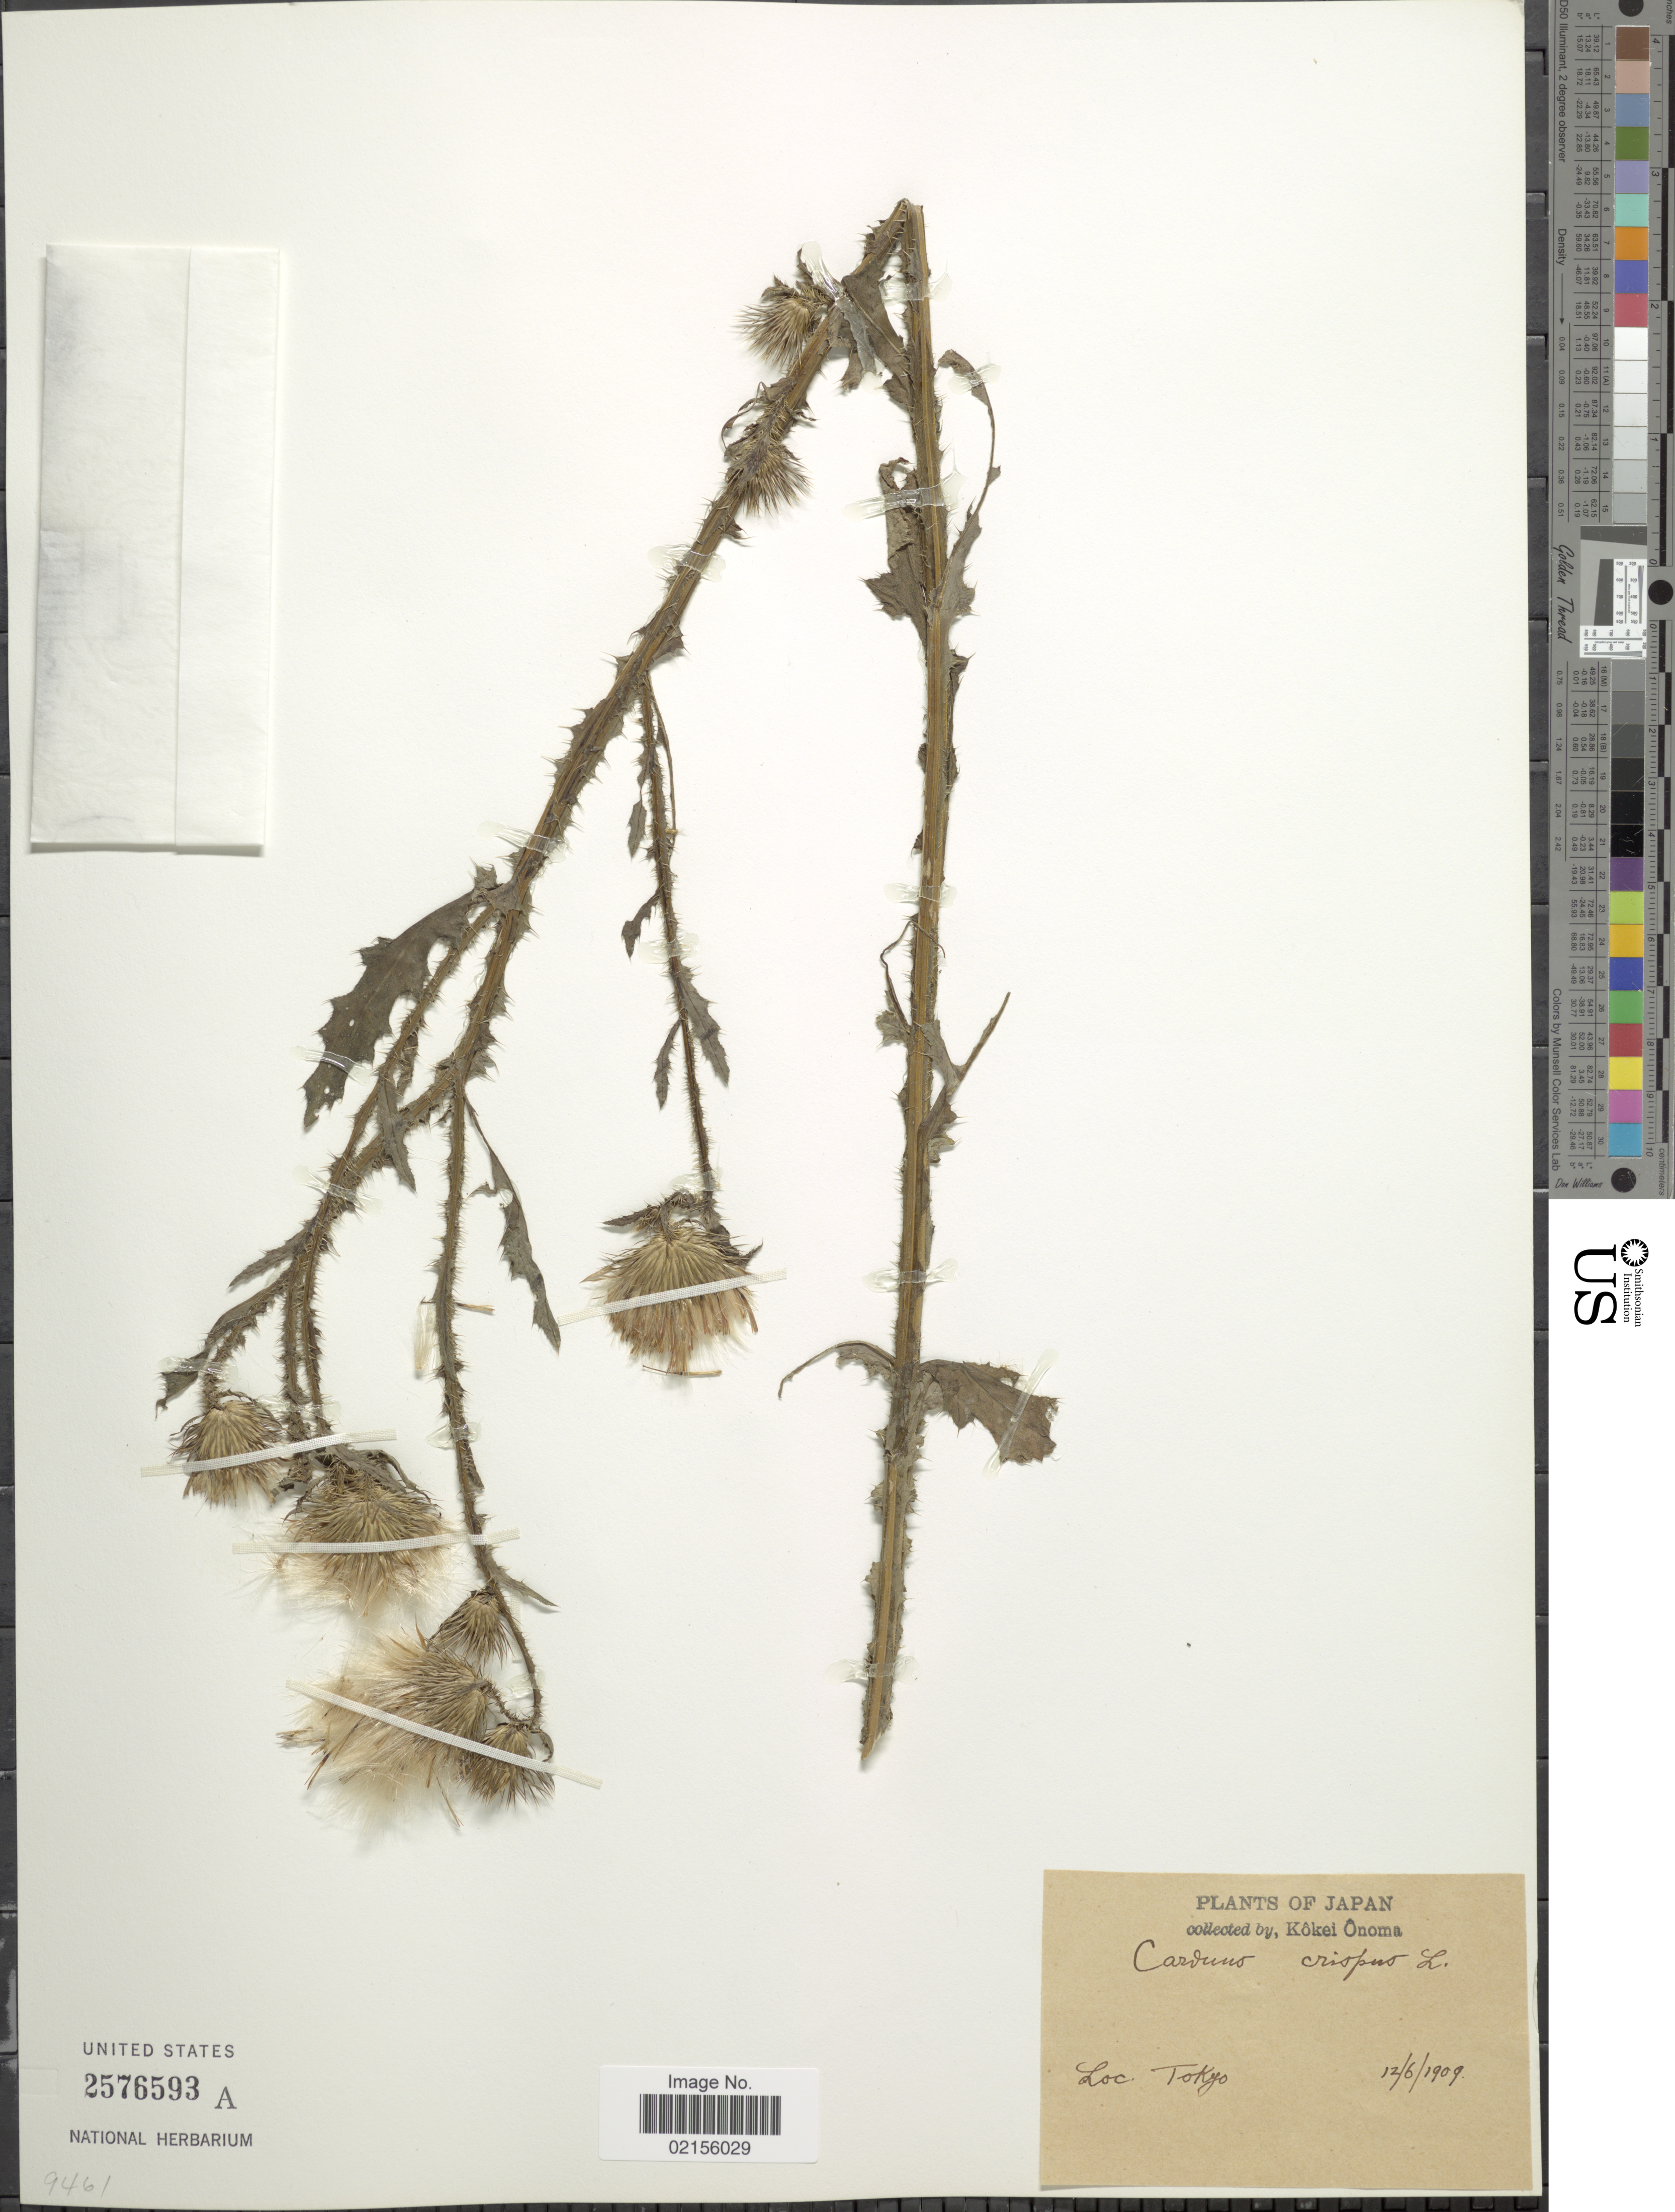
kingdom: Plantae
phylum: Tracheophyta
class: Magnoliopsida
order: Asterales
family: Asteraceae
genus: Carduus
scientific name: Carduus crispus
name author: L.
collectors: K. Onoma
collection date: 1909-06-12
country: Japan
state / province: Tokyo, Federal City of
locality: Tokyo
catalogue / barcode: US 2576593A